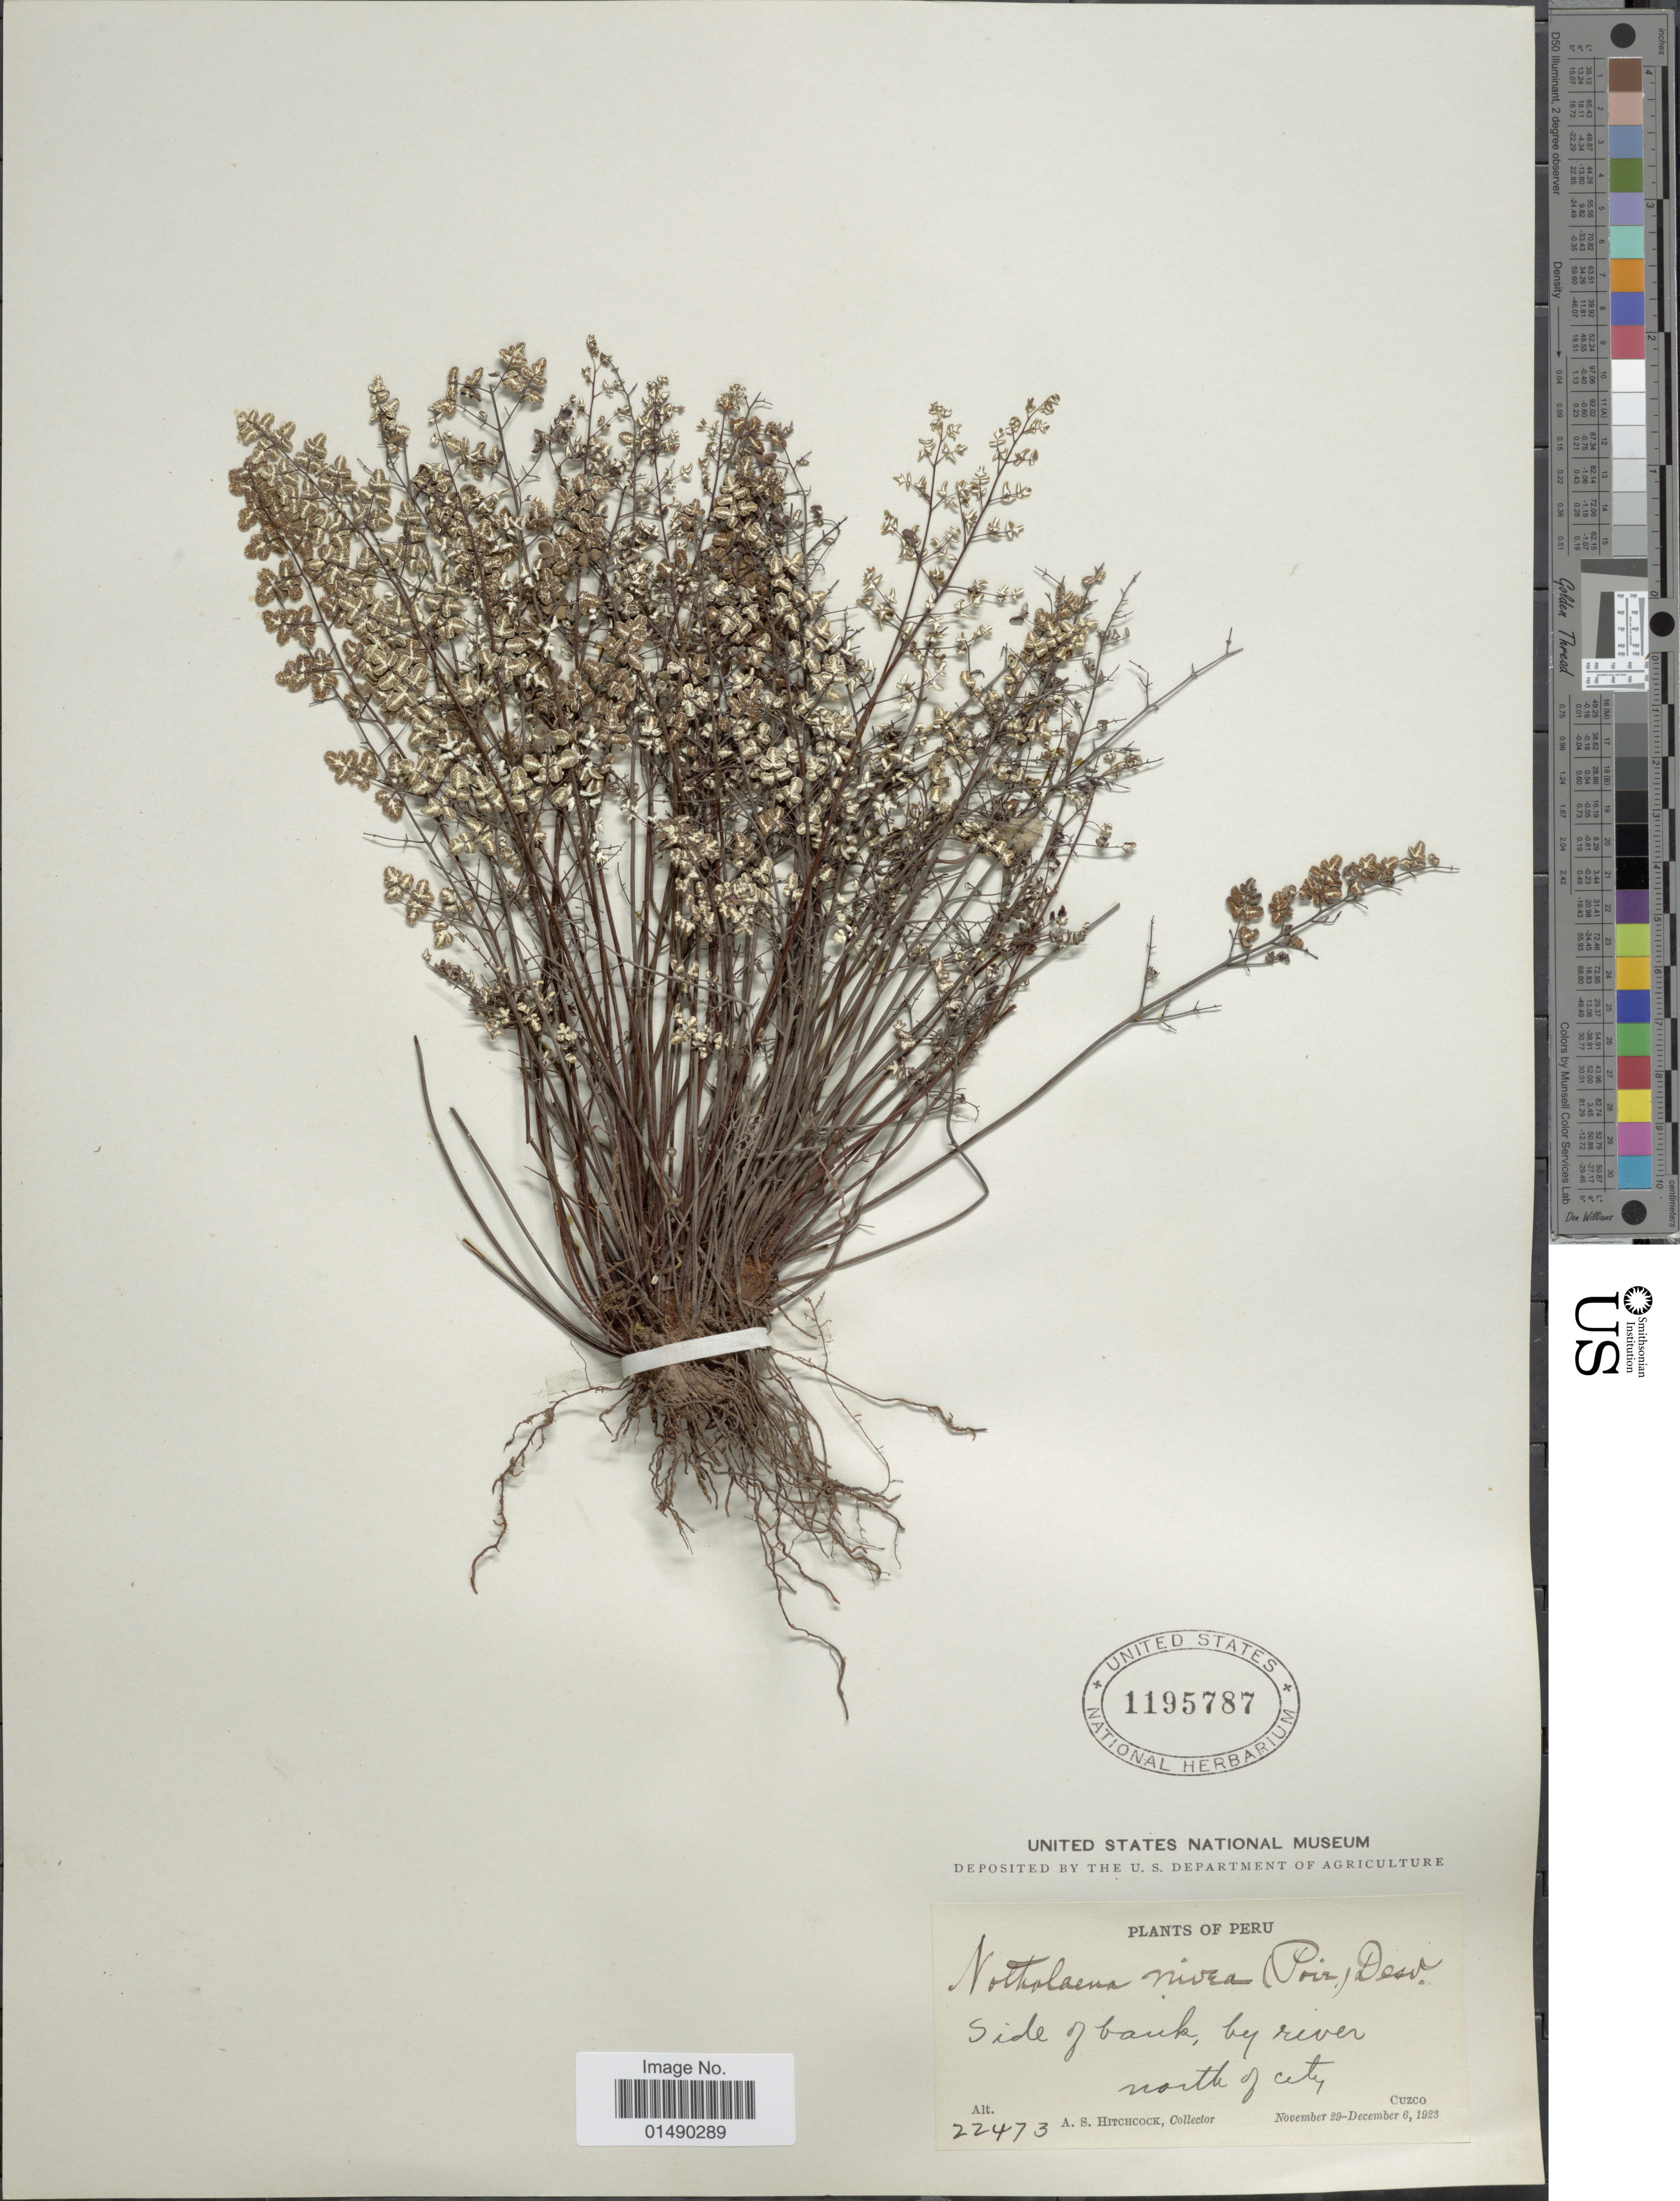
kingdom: Plantae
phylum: Tracheophyta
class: Polypodiopsida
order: Polypodiales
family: Pteridaceae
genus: Argyrochosma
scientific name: Argyrochosma nivea var. nivea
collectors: A. S. Hitchcock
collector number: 22473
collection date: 1923-11-29/1923-12-06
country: Peru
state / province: Cusco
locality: Peru, side of bank, by river north of city.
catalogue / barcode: US 1195787